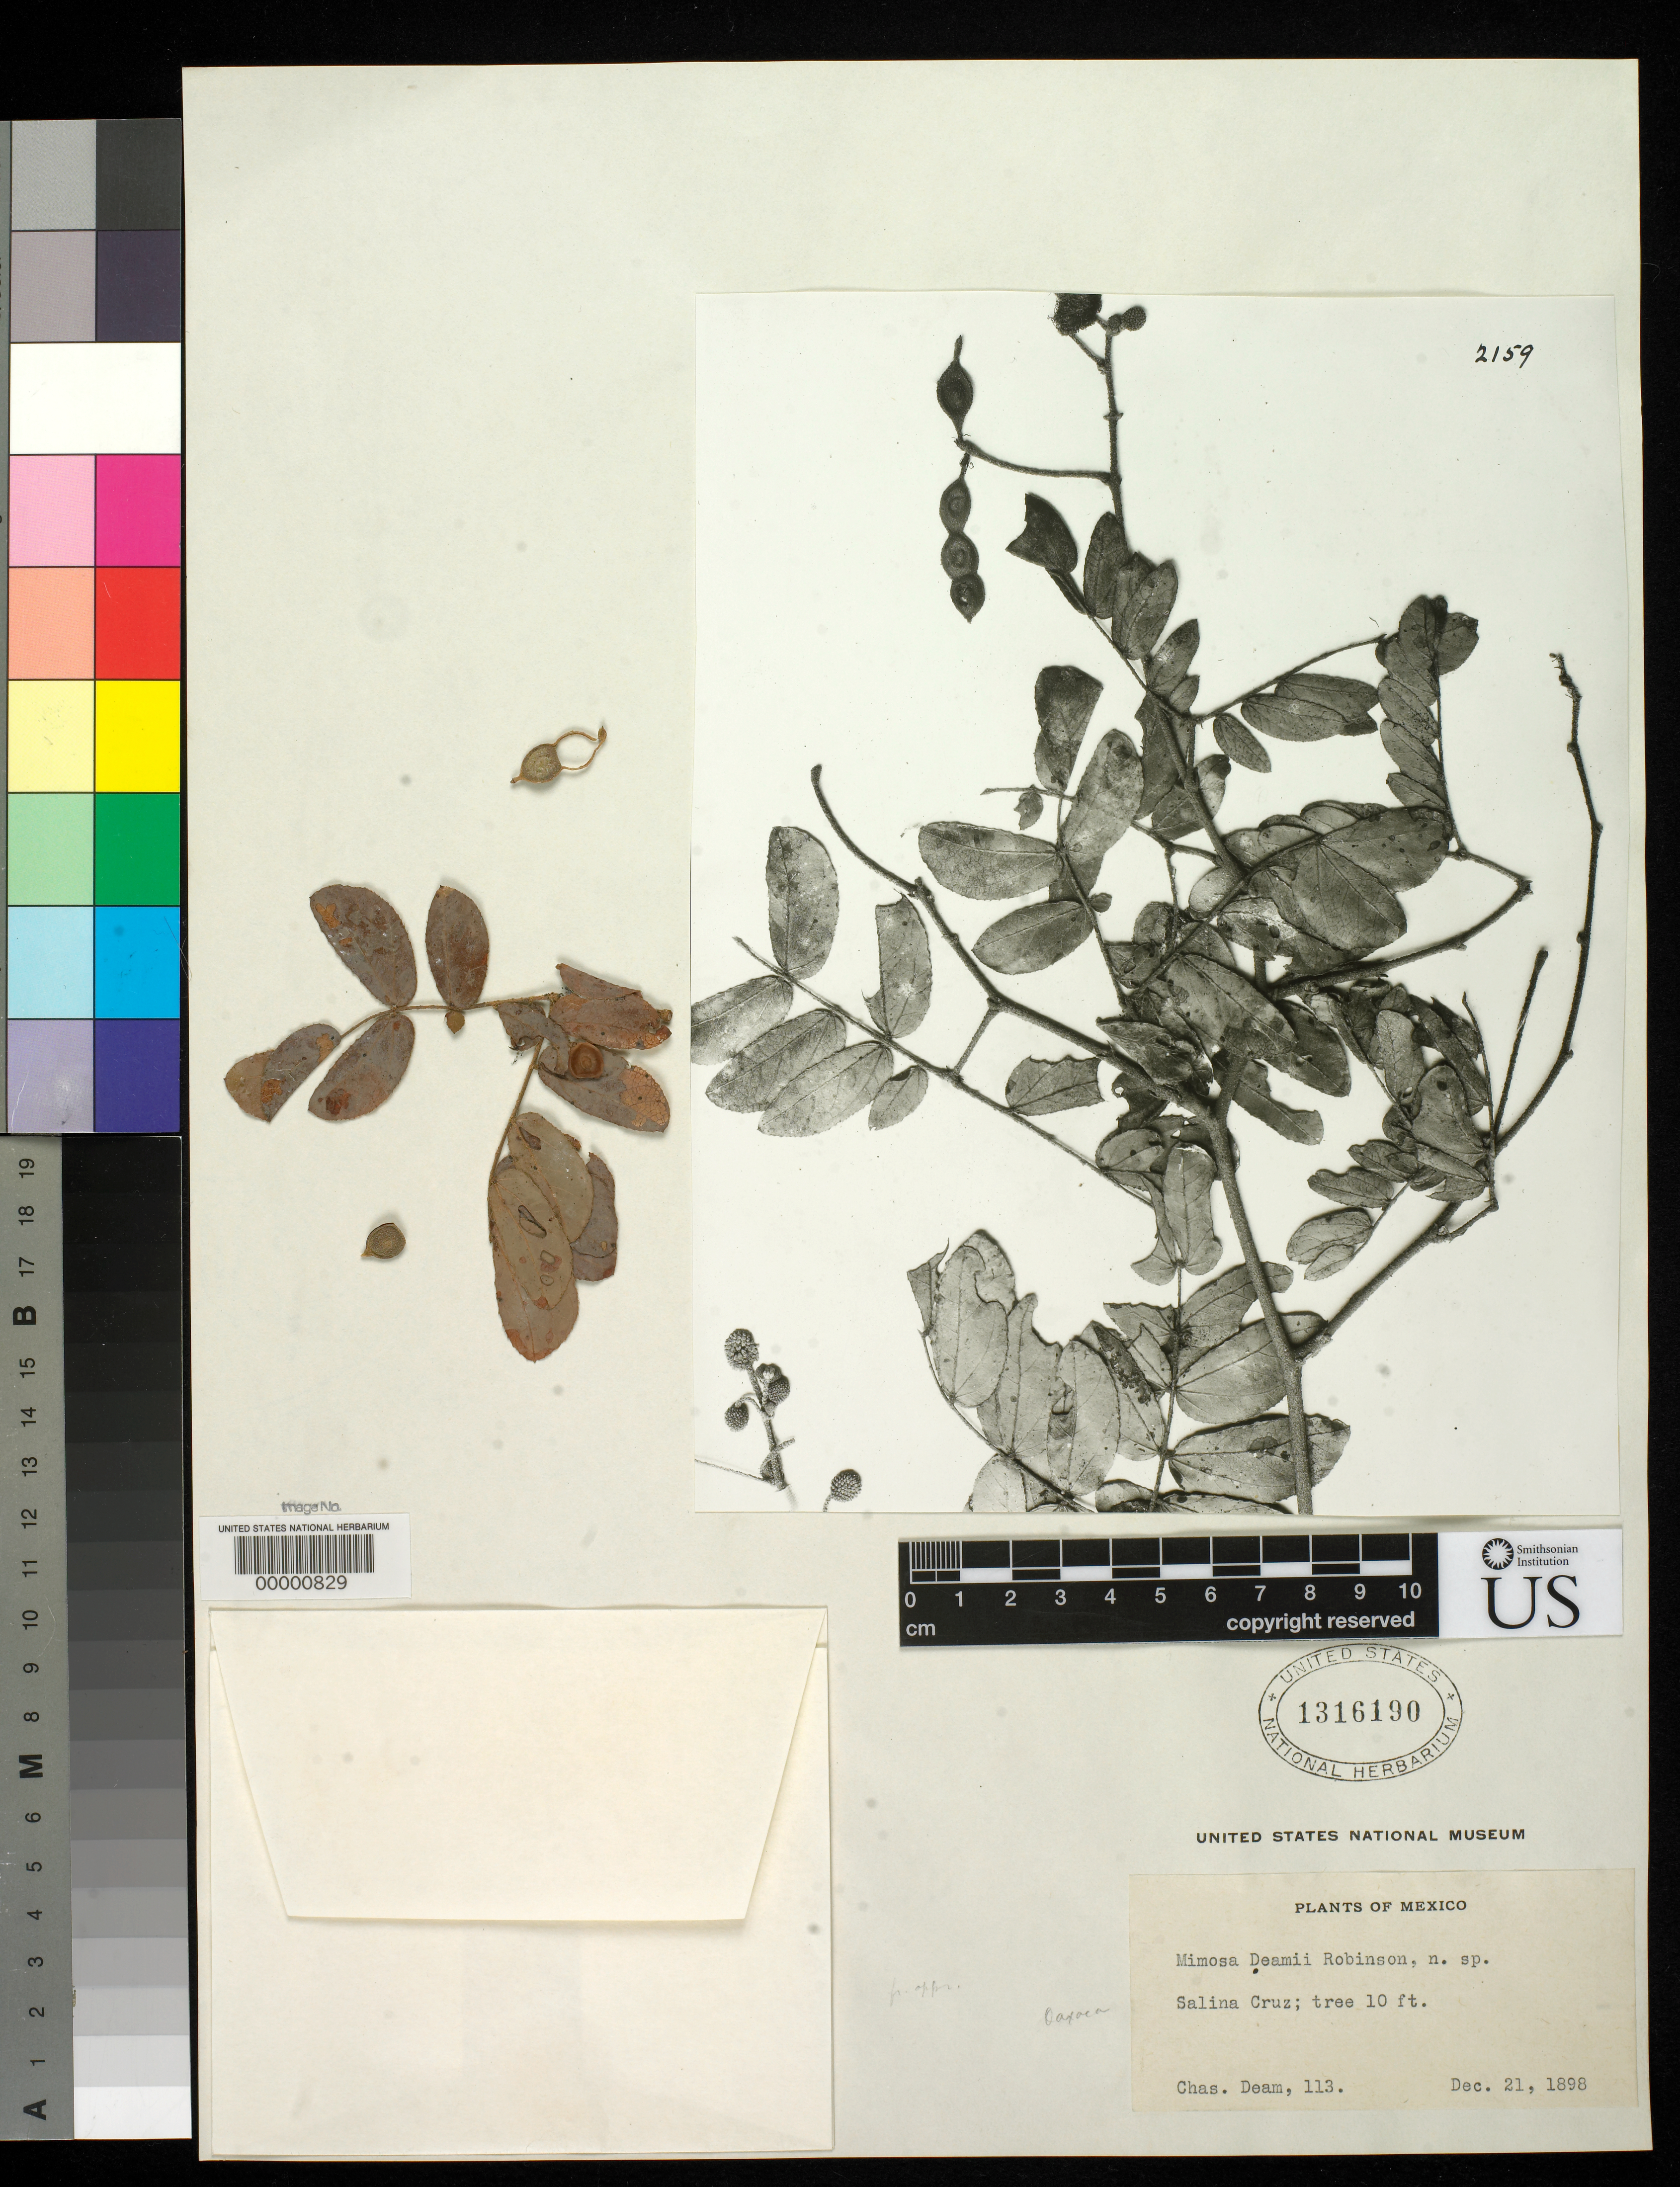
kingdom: Plantae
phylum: Tracheophyta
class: Magnoliopsida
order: Fabales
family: Fabaceae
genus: Mimosa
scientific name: Mimosa deamii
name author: B.L. Rob.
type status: Isotype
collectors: C. C. Deam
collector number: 113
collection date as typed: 21 Dec 1898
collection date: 1898-12-21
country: Mexico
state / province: Oaxaca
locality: Salina Cruz.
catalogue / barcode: US 1316190